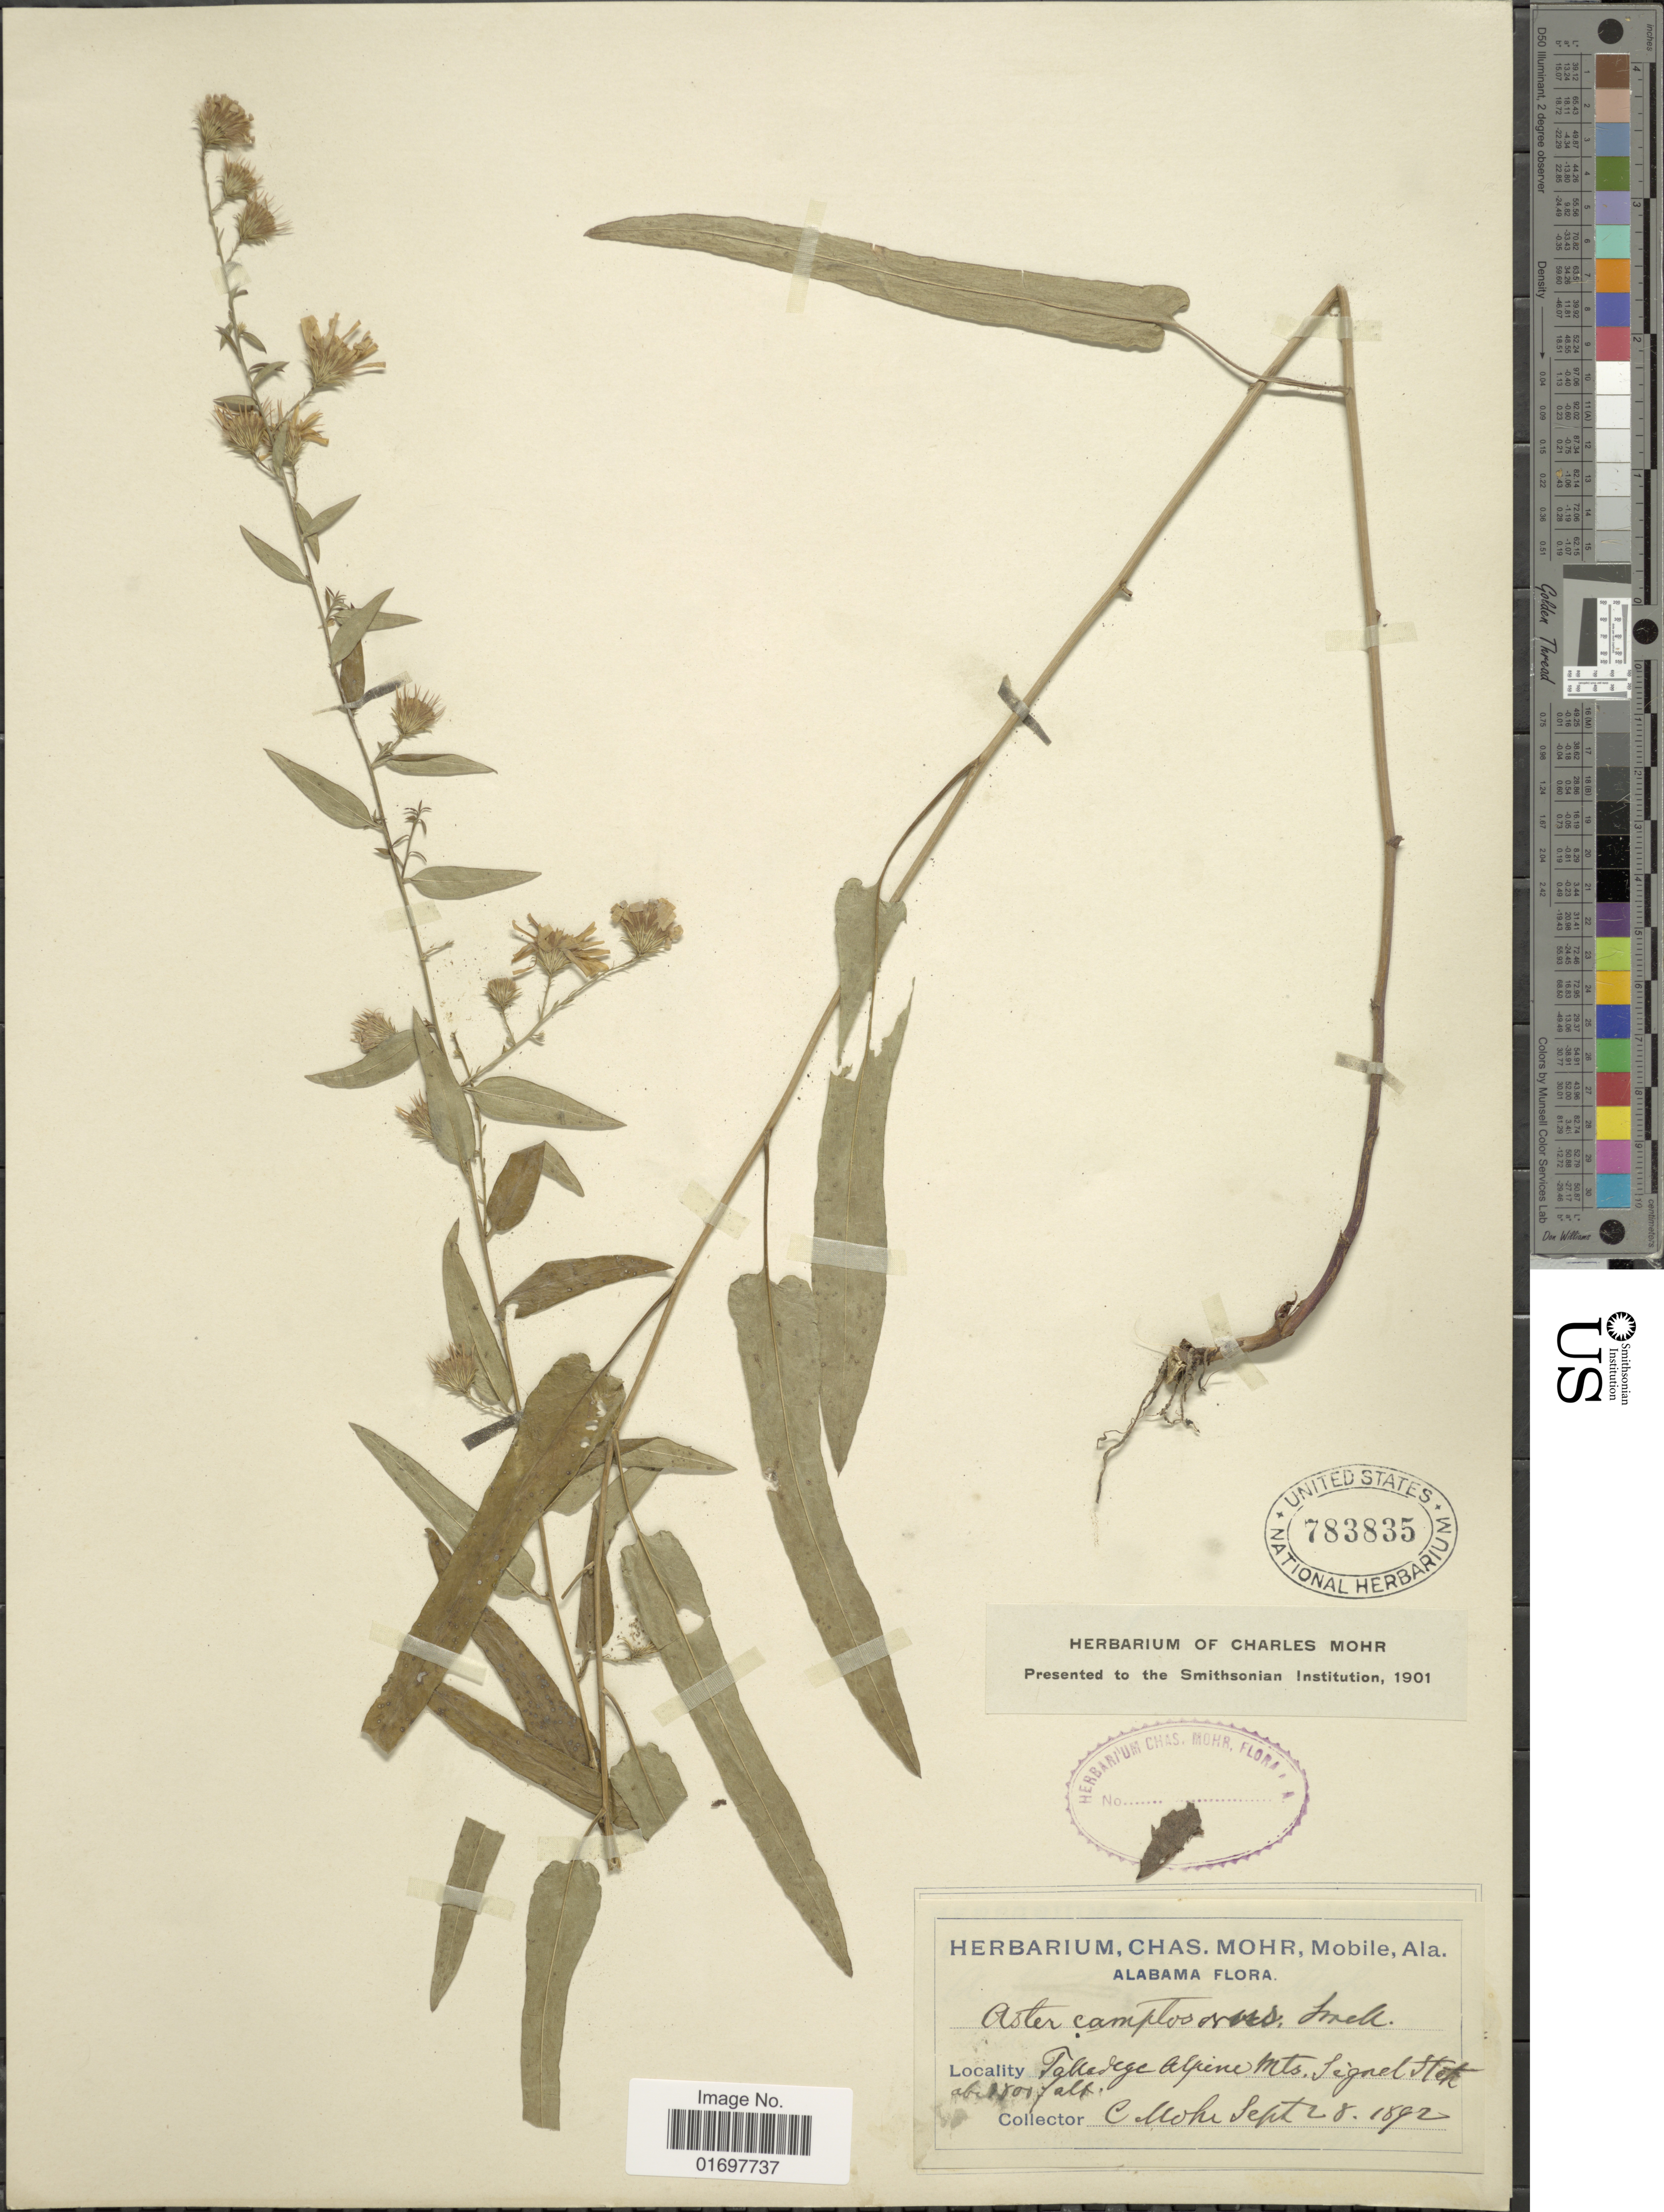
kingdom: Plantae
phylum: Tracheophyta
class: Magnoliopsida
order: Asterales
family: Asteraceae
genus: Symphyotrichum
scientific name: Symphyotrichum shortii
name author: (Lindl.) G.L. Nesom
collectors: Mohr, C. T. (herbarium)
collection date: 1892-09-28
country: United States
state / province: Alabama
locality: Talladega Alpine Mts. Signal Stat.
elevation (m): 549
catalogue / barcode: US 783835